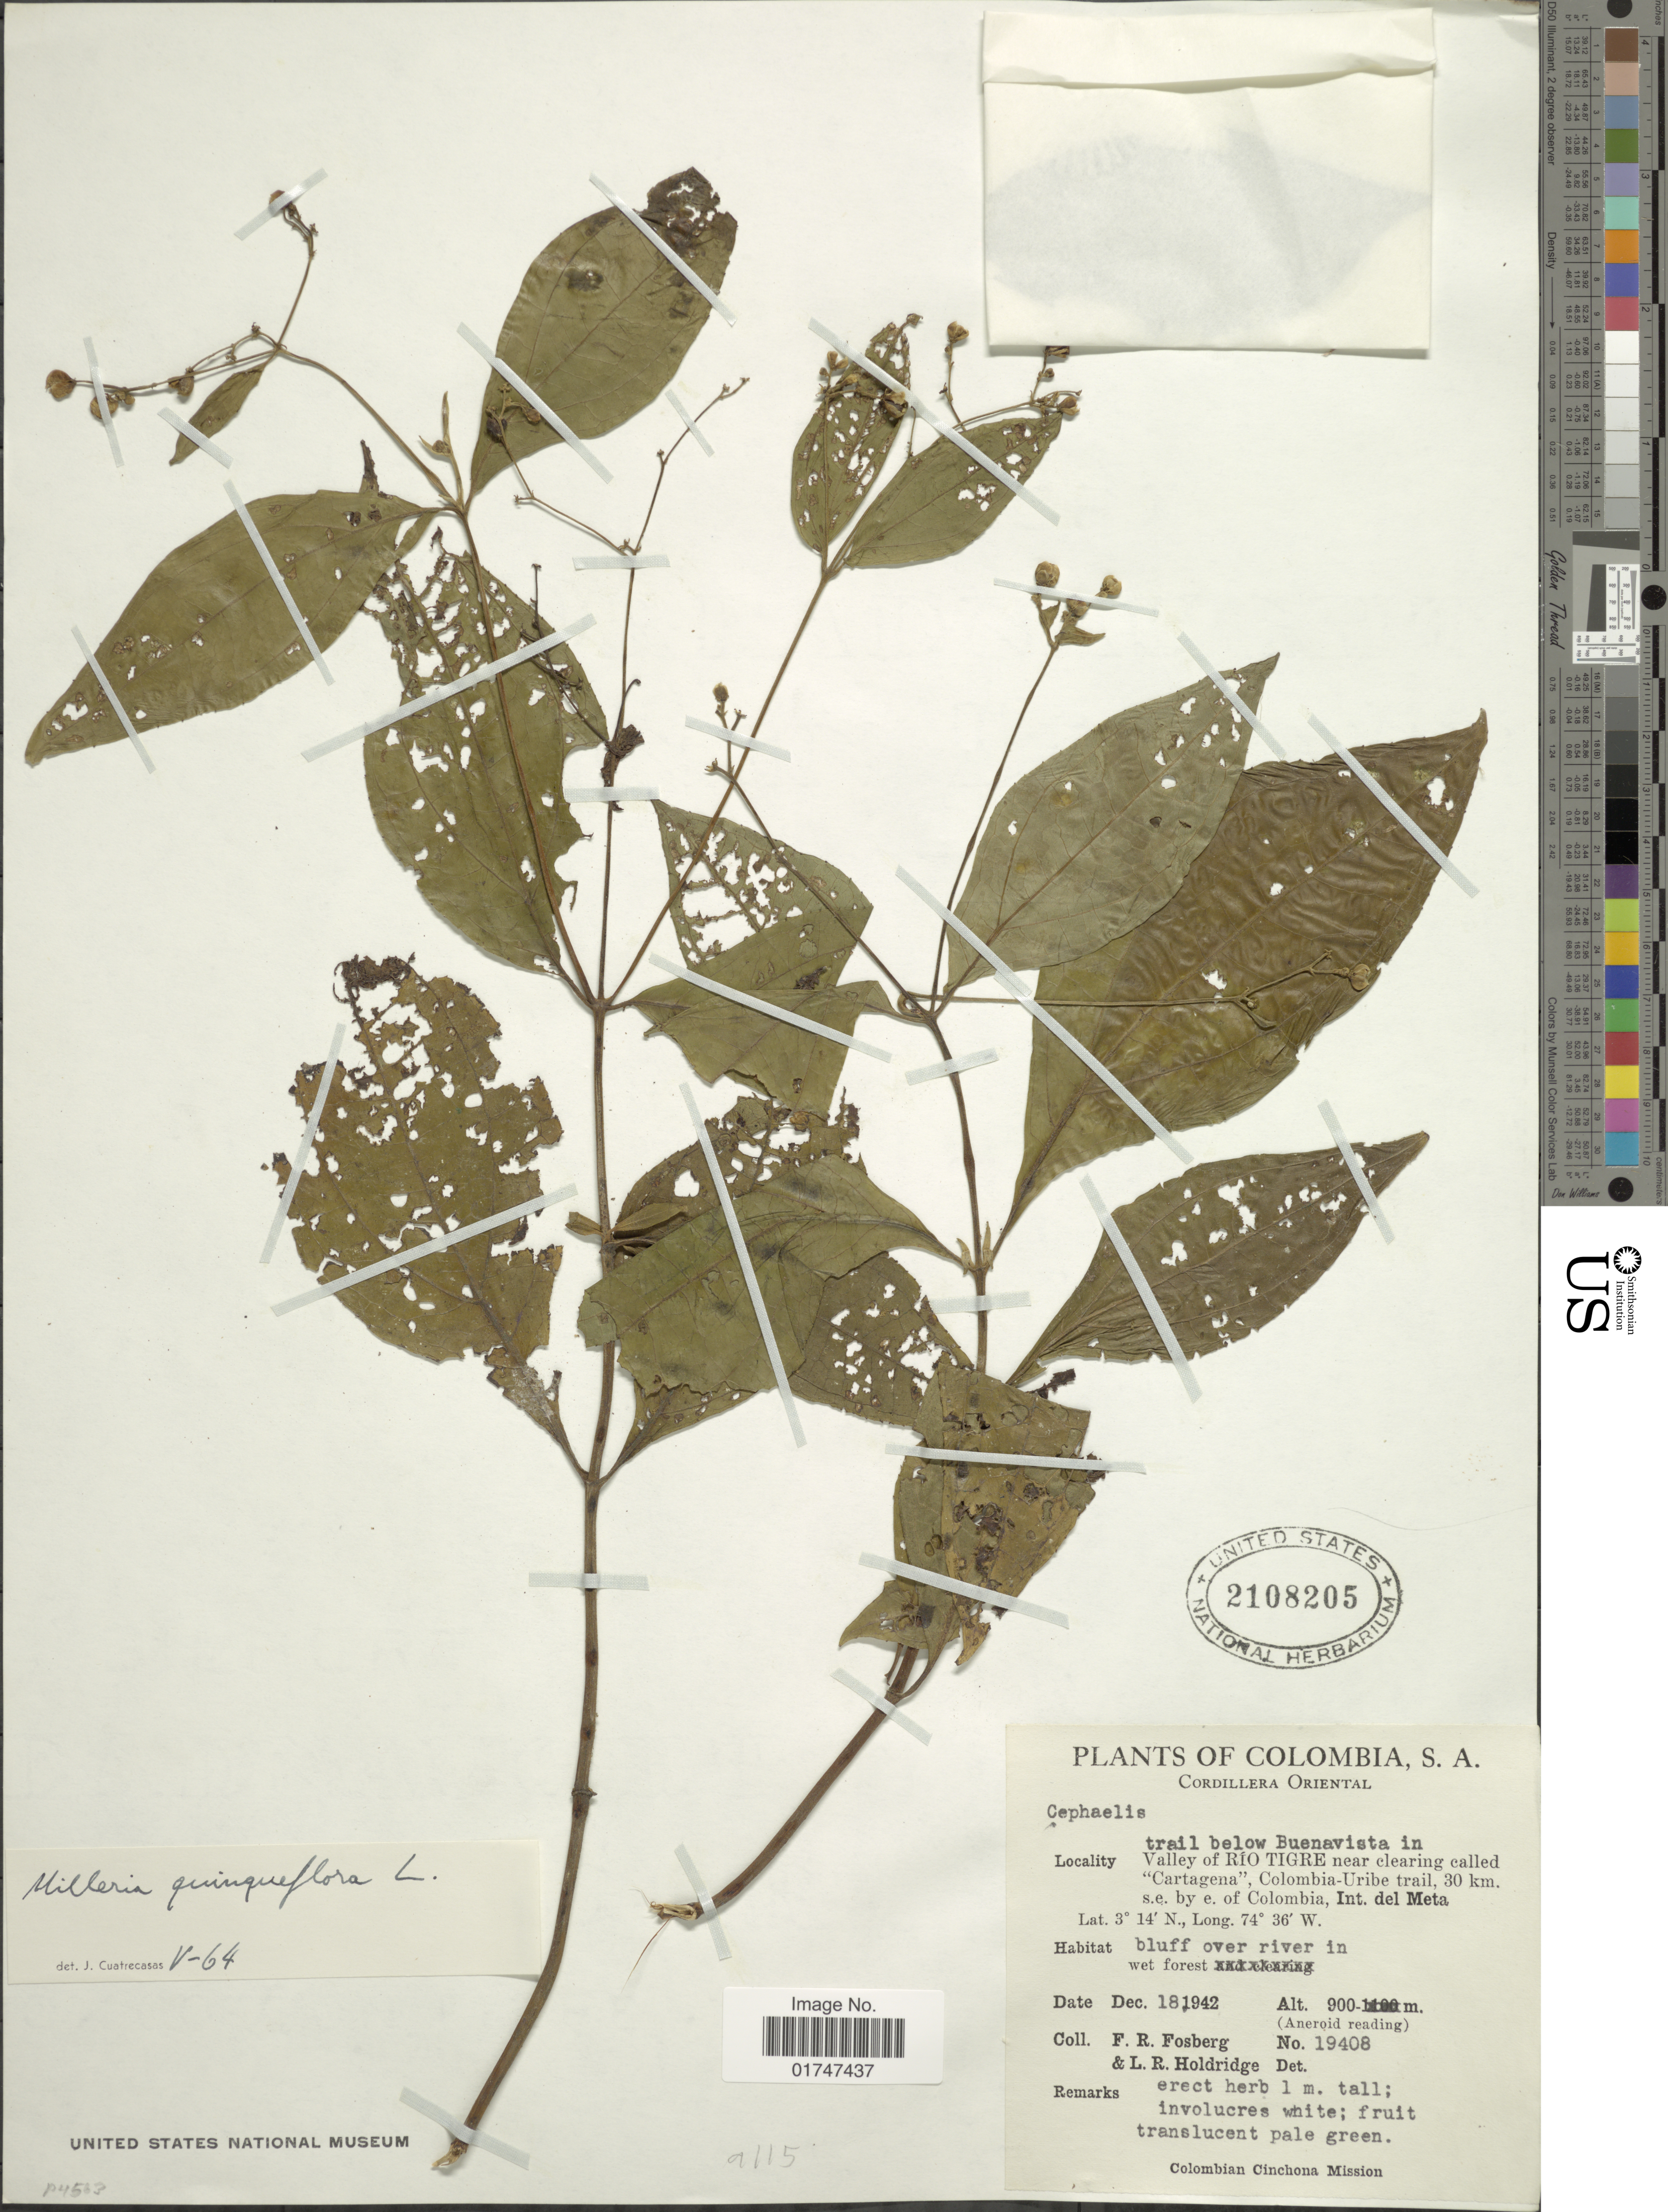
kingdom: Plantae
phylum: Tracheophyta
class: Magnoliopsida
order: Asterales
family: Asteraceae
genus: Ichthyothere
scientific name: Ichthyothere scandens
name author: S.F. Blake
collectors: F. R. Fosberg & L. Holdridge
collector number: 19408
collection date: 1942-12-18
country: Colombia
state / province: Meta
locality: Cordillera Oriental. Trail below Buenavista in Valley of Río Tigre near clearing called "Cartagena", Colombia - Uribe trail, 30 km. s.e. by e. of Colombia, Int. del Meta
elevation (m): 900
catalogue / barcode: US 2108205